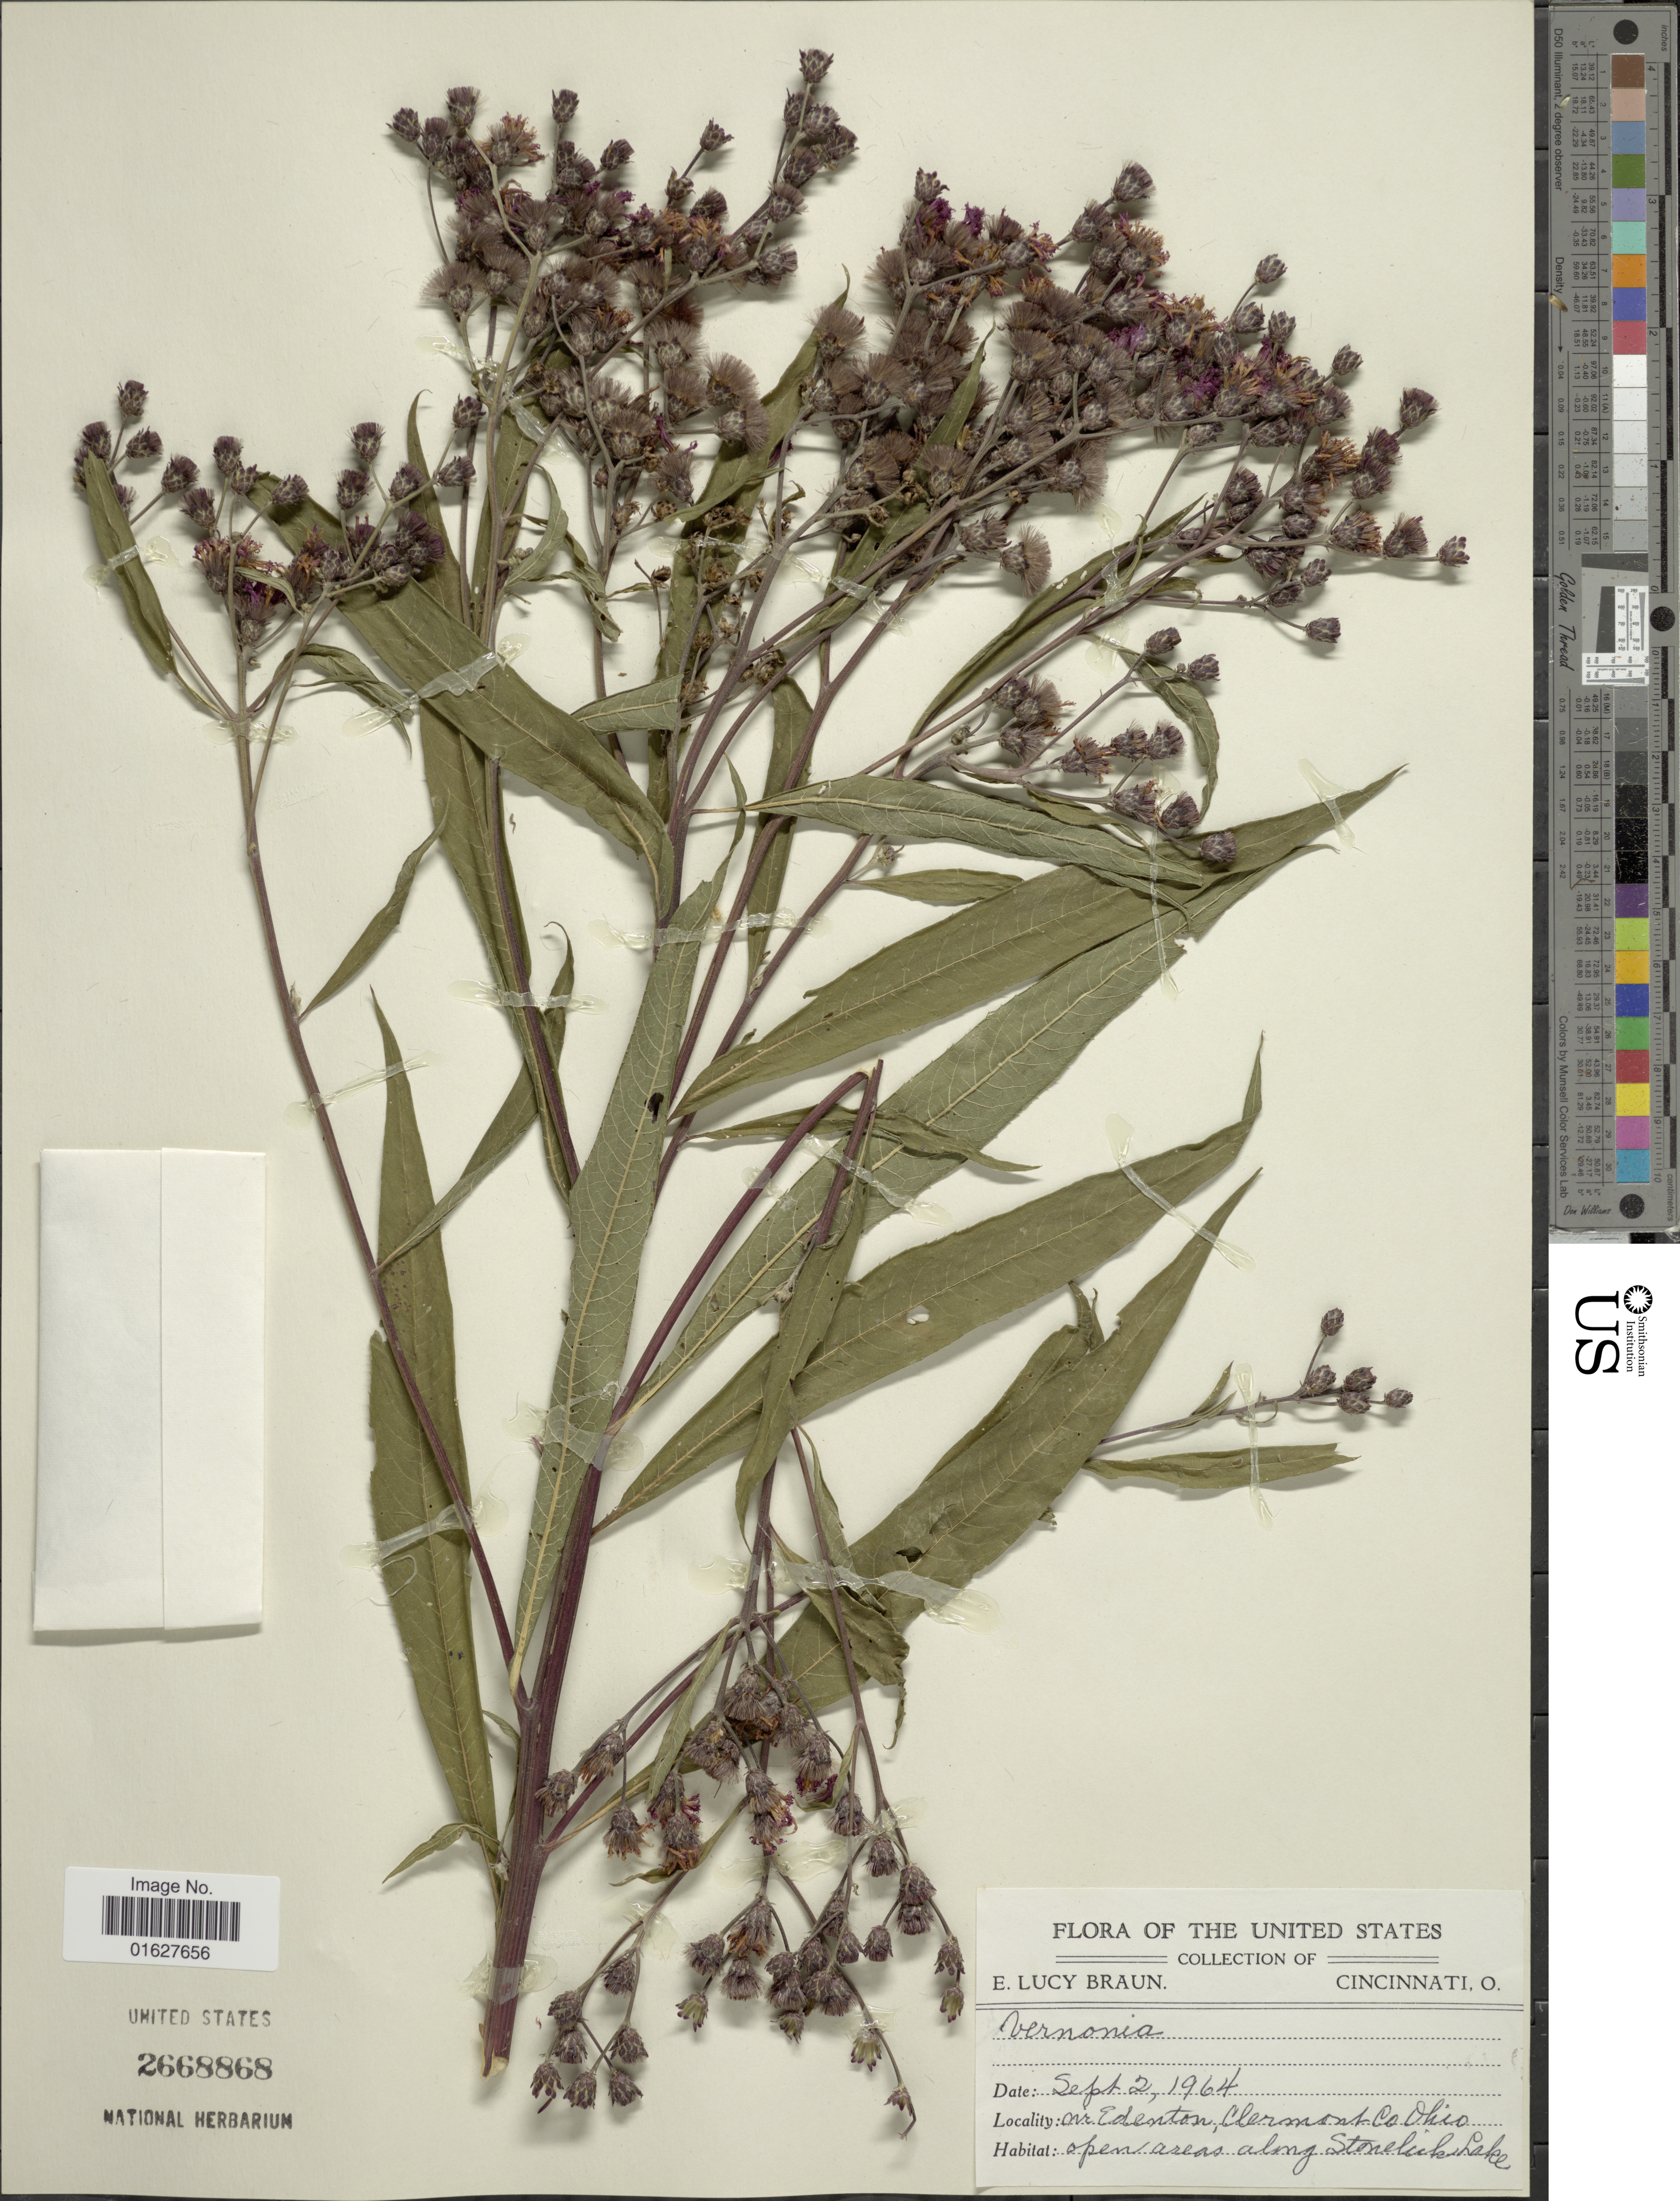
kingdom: Plantae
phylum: Tracheophyta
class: Magnoliopsida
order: Asterales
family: Asteraceae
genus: Vernonia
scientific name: Vernonia gigantea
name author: (Walter) Trel.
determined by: Renon, Polla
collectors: E. L. Braun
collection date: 1964-09-02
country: United States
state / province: Ohio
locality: Nr Edenton, Clermont Co.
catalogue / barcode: US 2668868